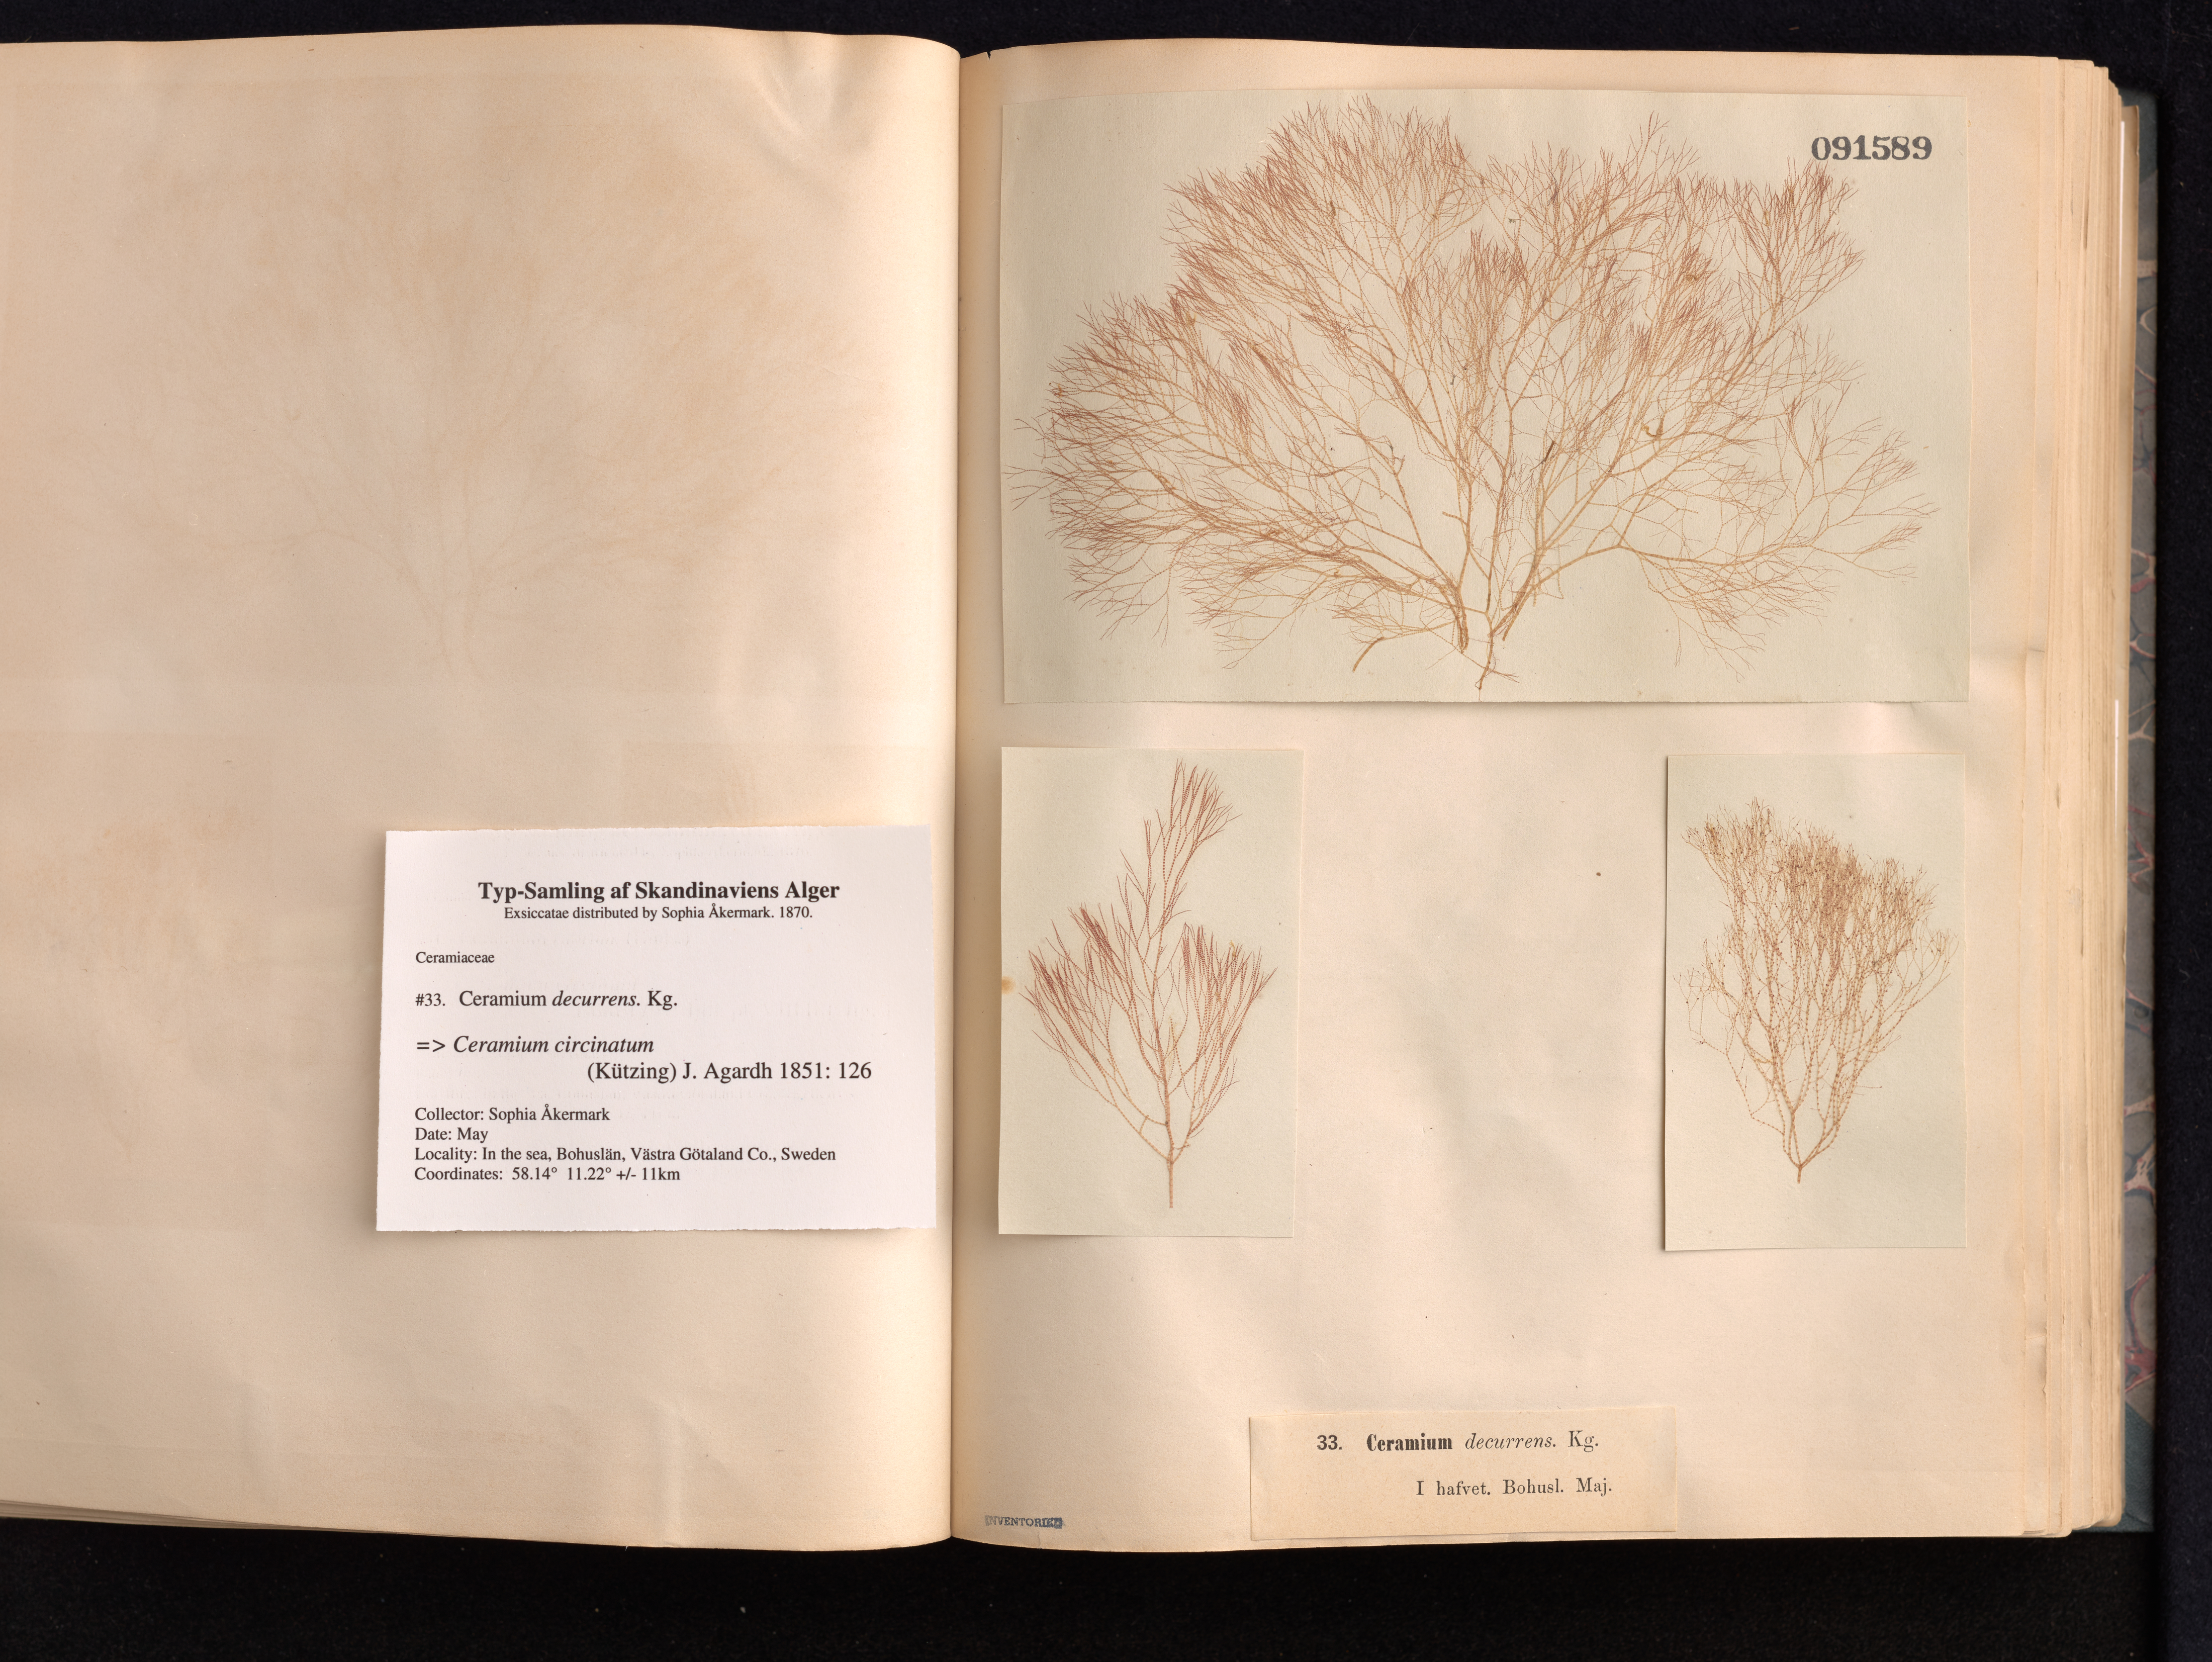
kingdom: Plantae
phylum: Rhodophyta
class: Florideophyceae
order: Ceramiales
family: Ceramiaceae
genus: Ceramium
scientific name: Ceramium circinatum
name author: (Kütz.) J. Agardh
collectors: S. Akermark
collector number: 33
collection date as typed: May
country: Sweden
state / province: Västra Götaland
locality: Bohuslan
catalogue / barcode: US 91589